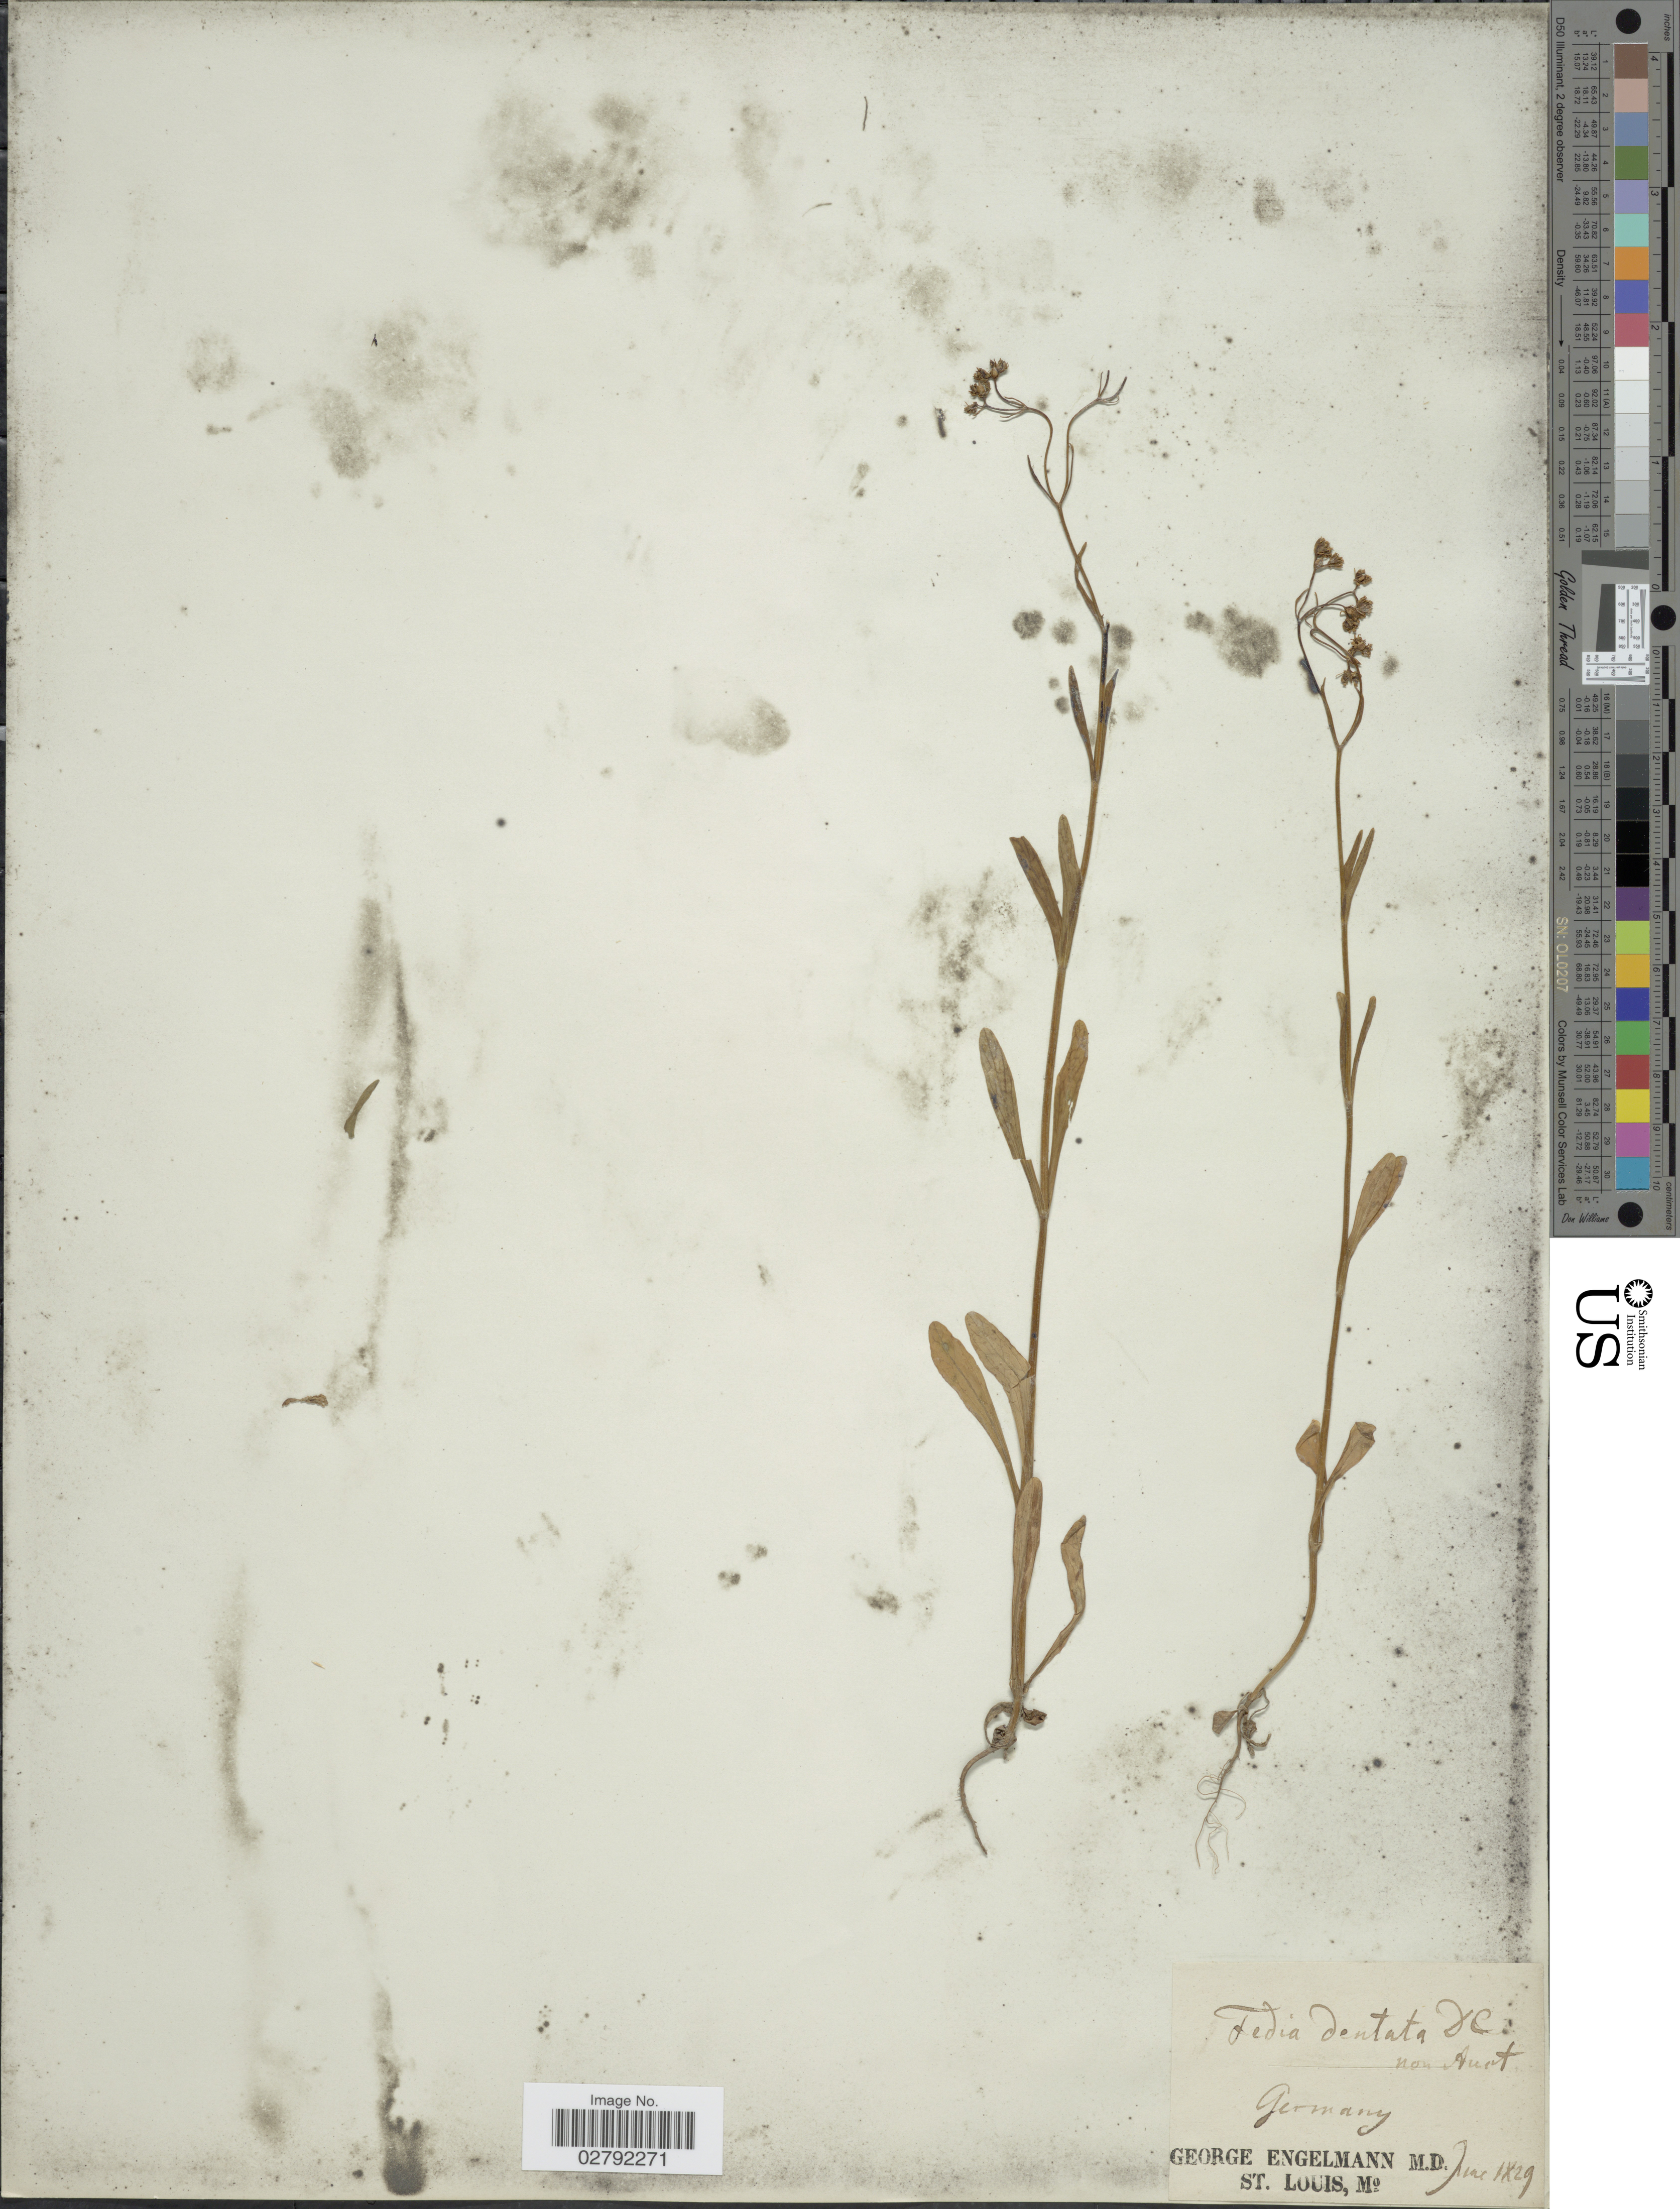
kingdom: Plantae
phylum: Tracheophyta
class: Magnoliopsida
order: Dipsacales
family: Caprifoliaceae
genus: Valerianella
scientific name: Valerianella dentata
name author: (L.) Pollich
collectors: G. Engelmann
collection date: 1829-06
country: Germany